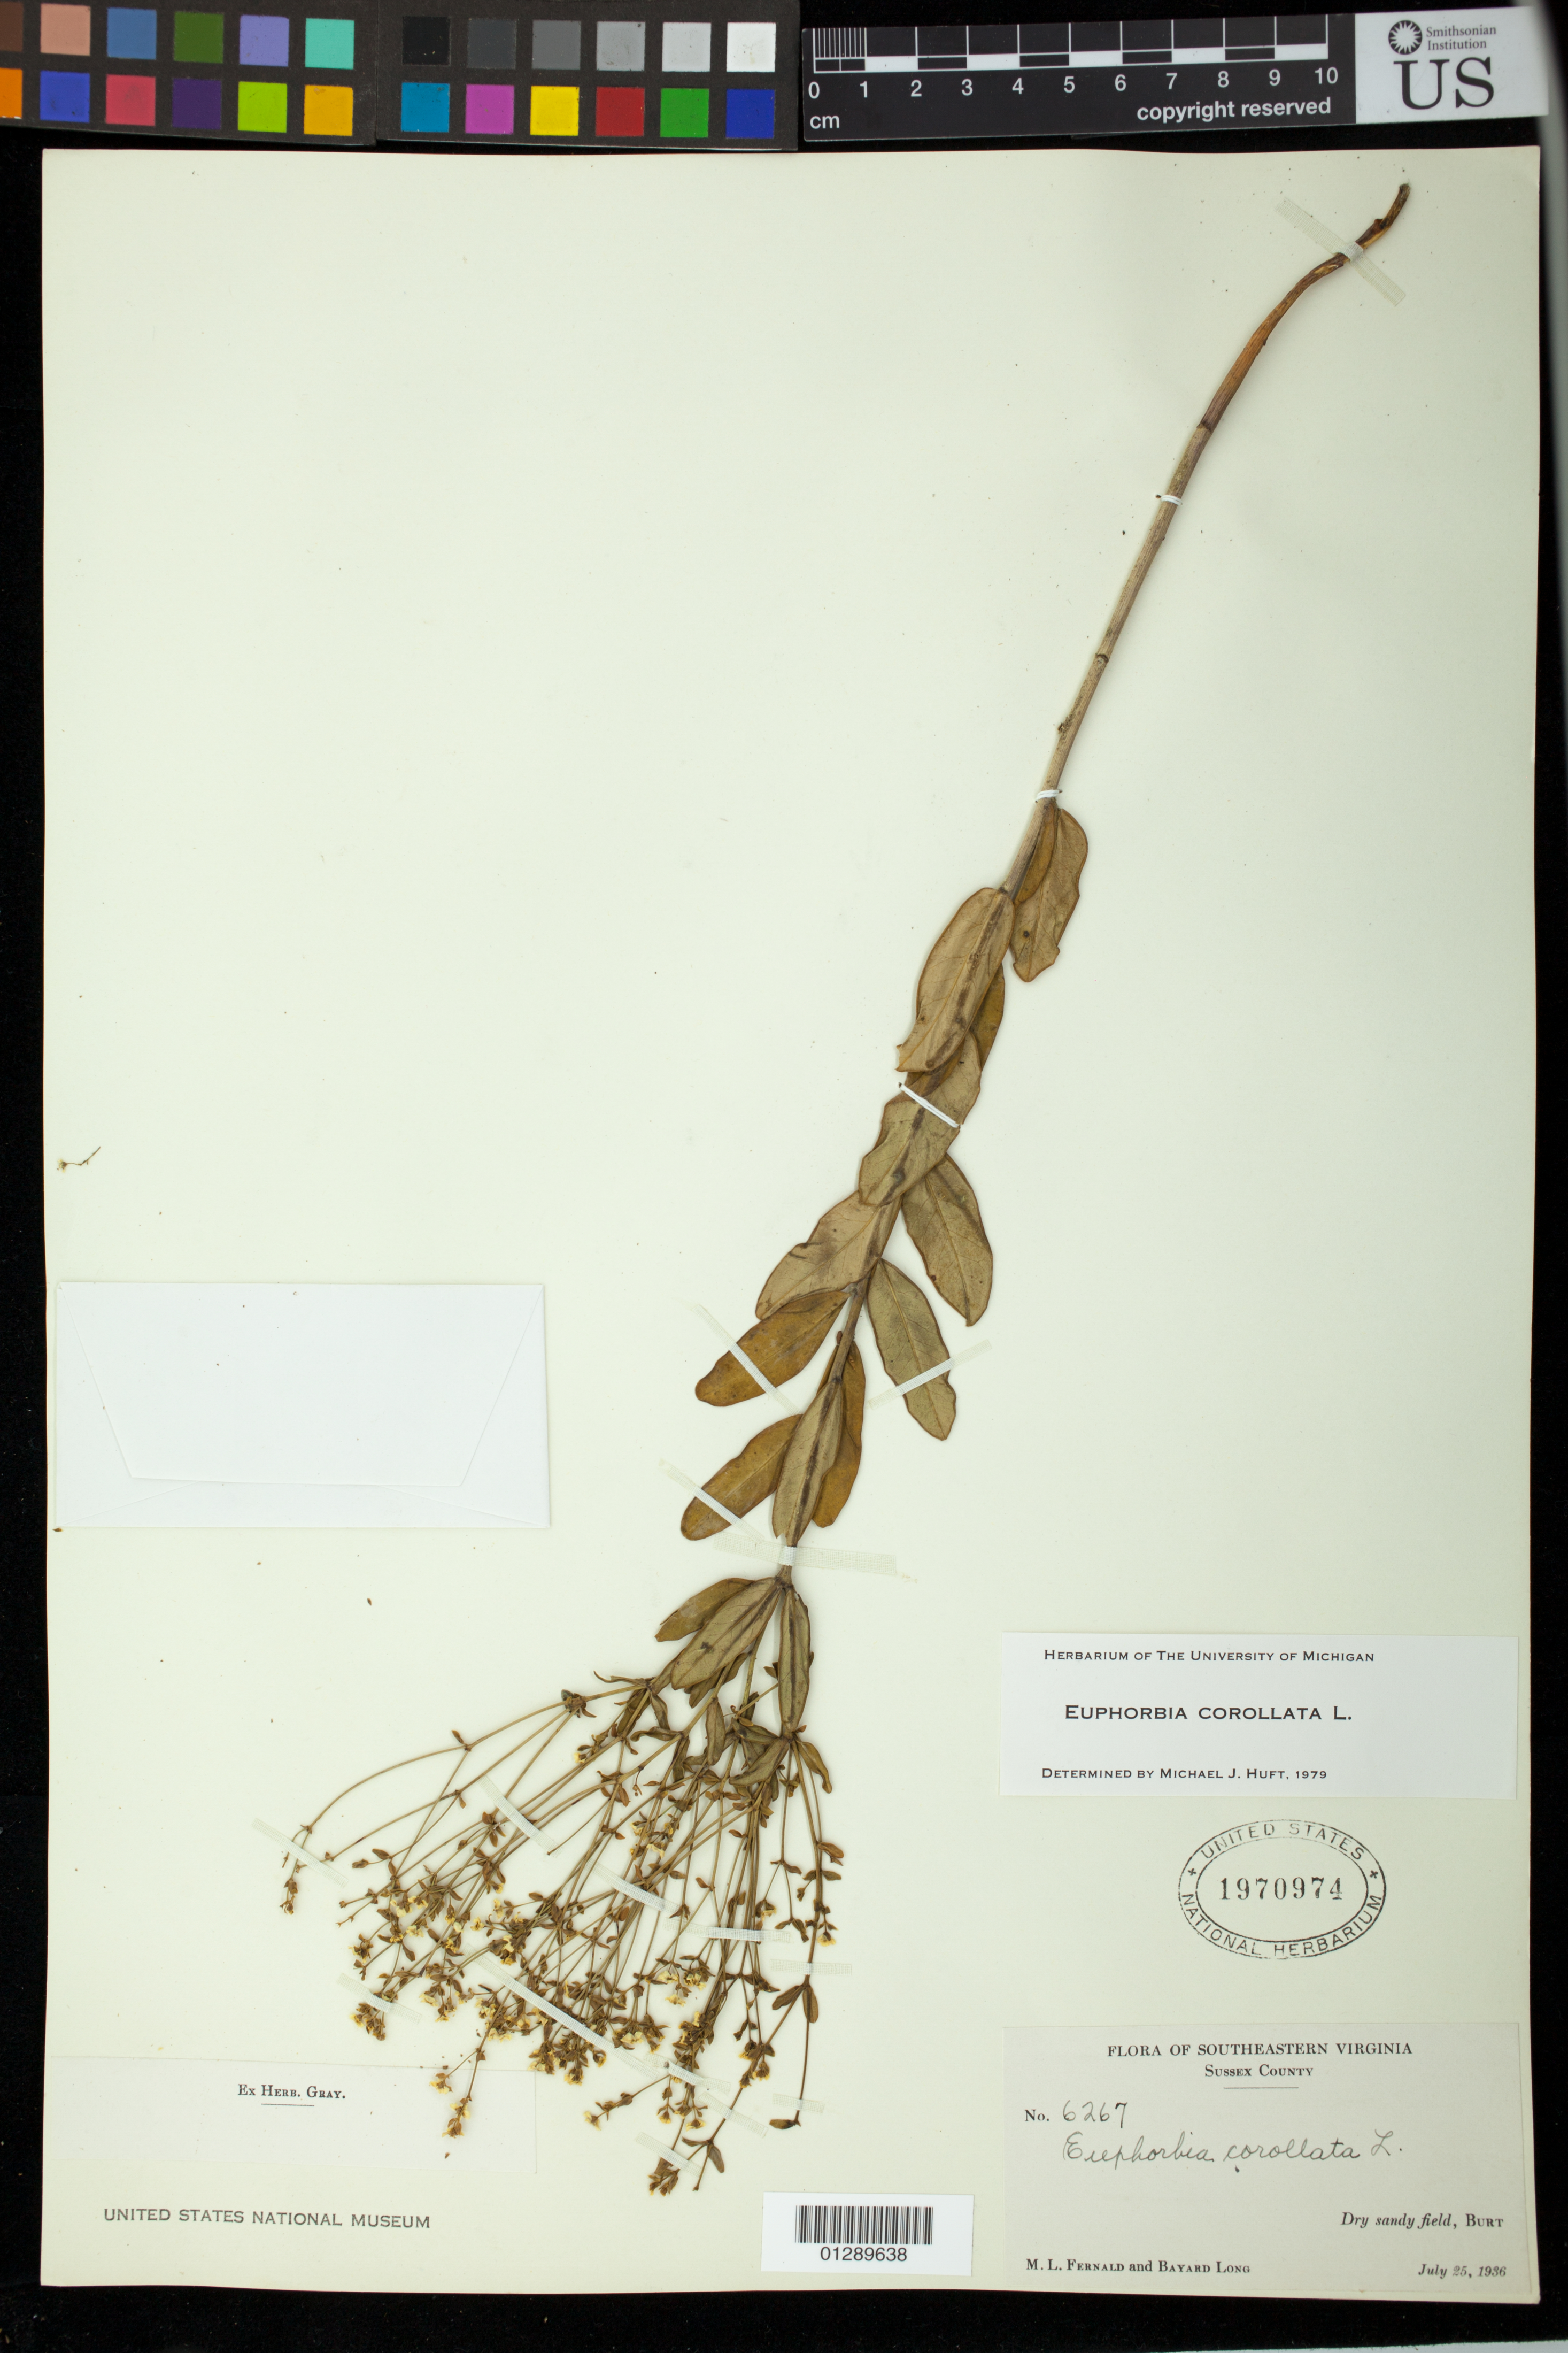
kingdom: Plantae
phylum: Tracheophyta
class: Magnoliopsida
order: Malpighiales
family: Euphorbiaceae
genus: Euphorbia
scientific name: Euphorbia corollata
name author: L.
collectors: M. L. Fernald & B. Long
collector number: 6267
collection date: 1936-07-25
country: United States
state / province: Virginia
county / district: Sussex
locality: Burt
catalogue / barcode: US 1970974